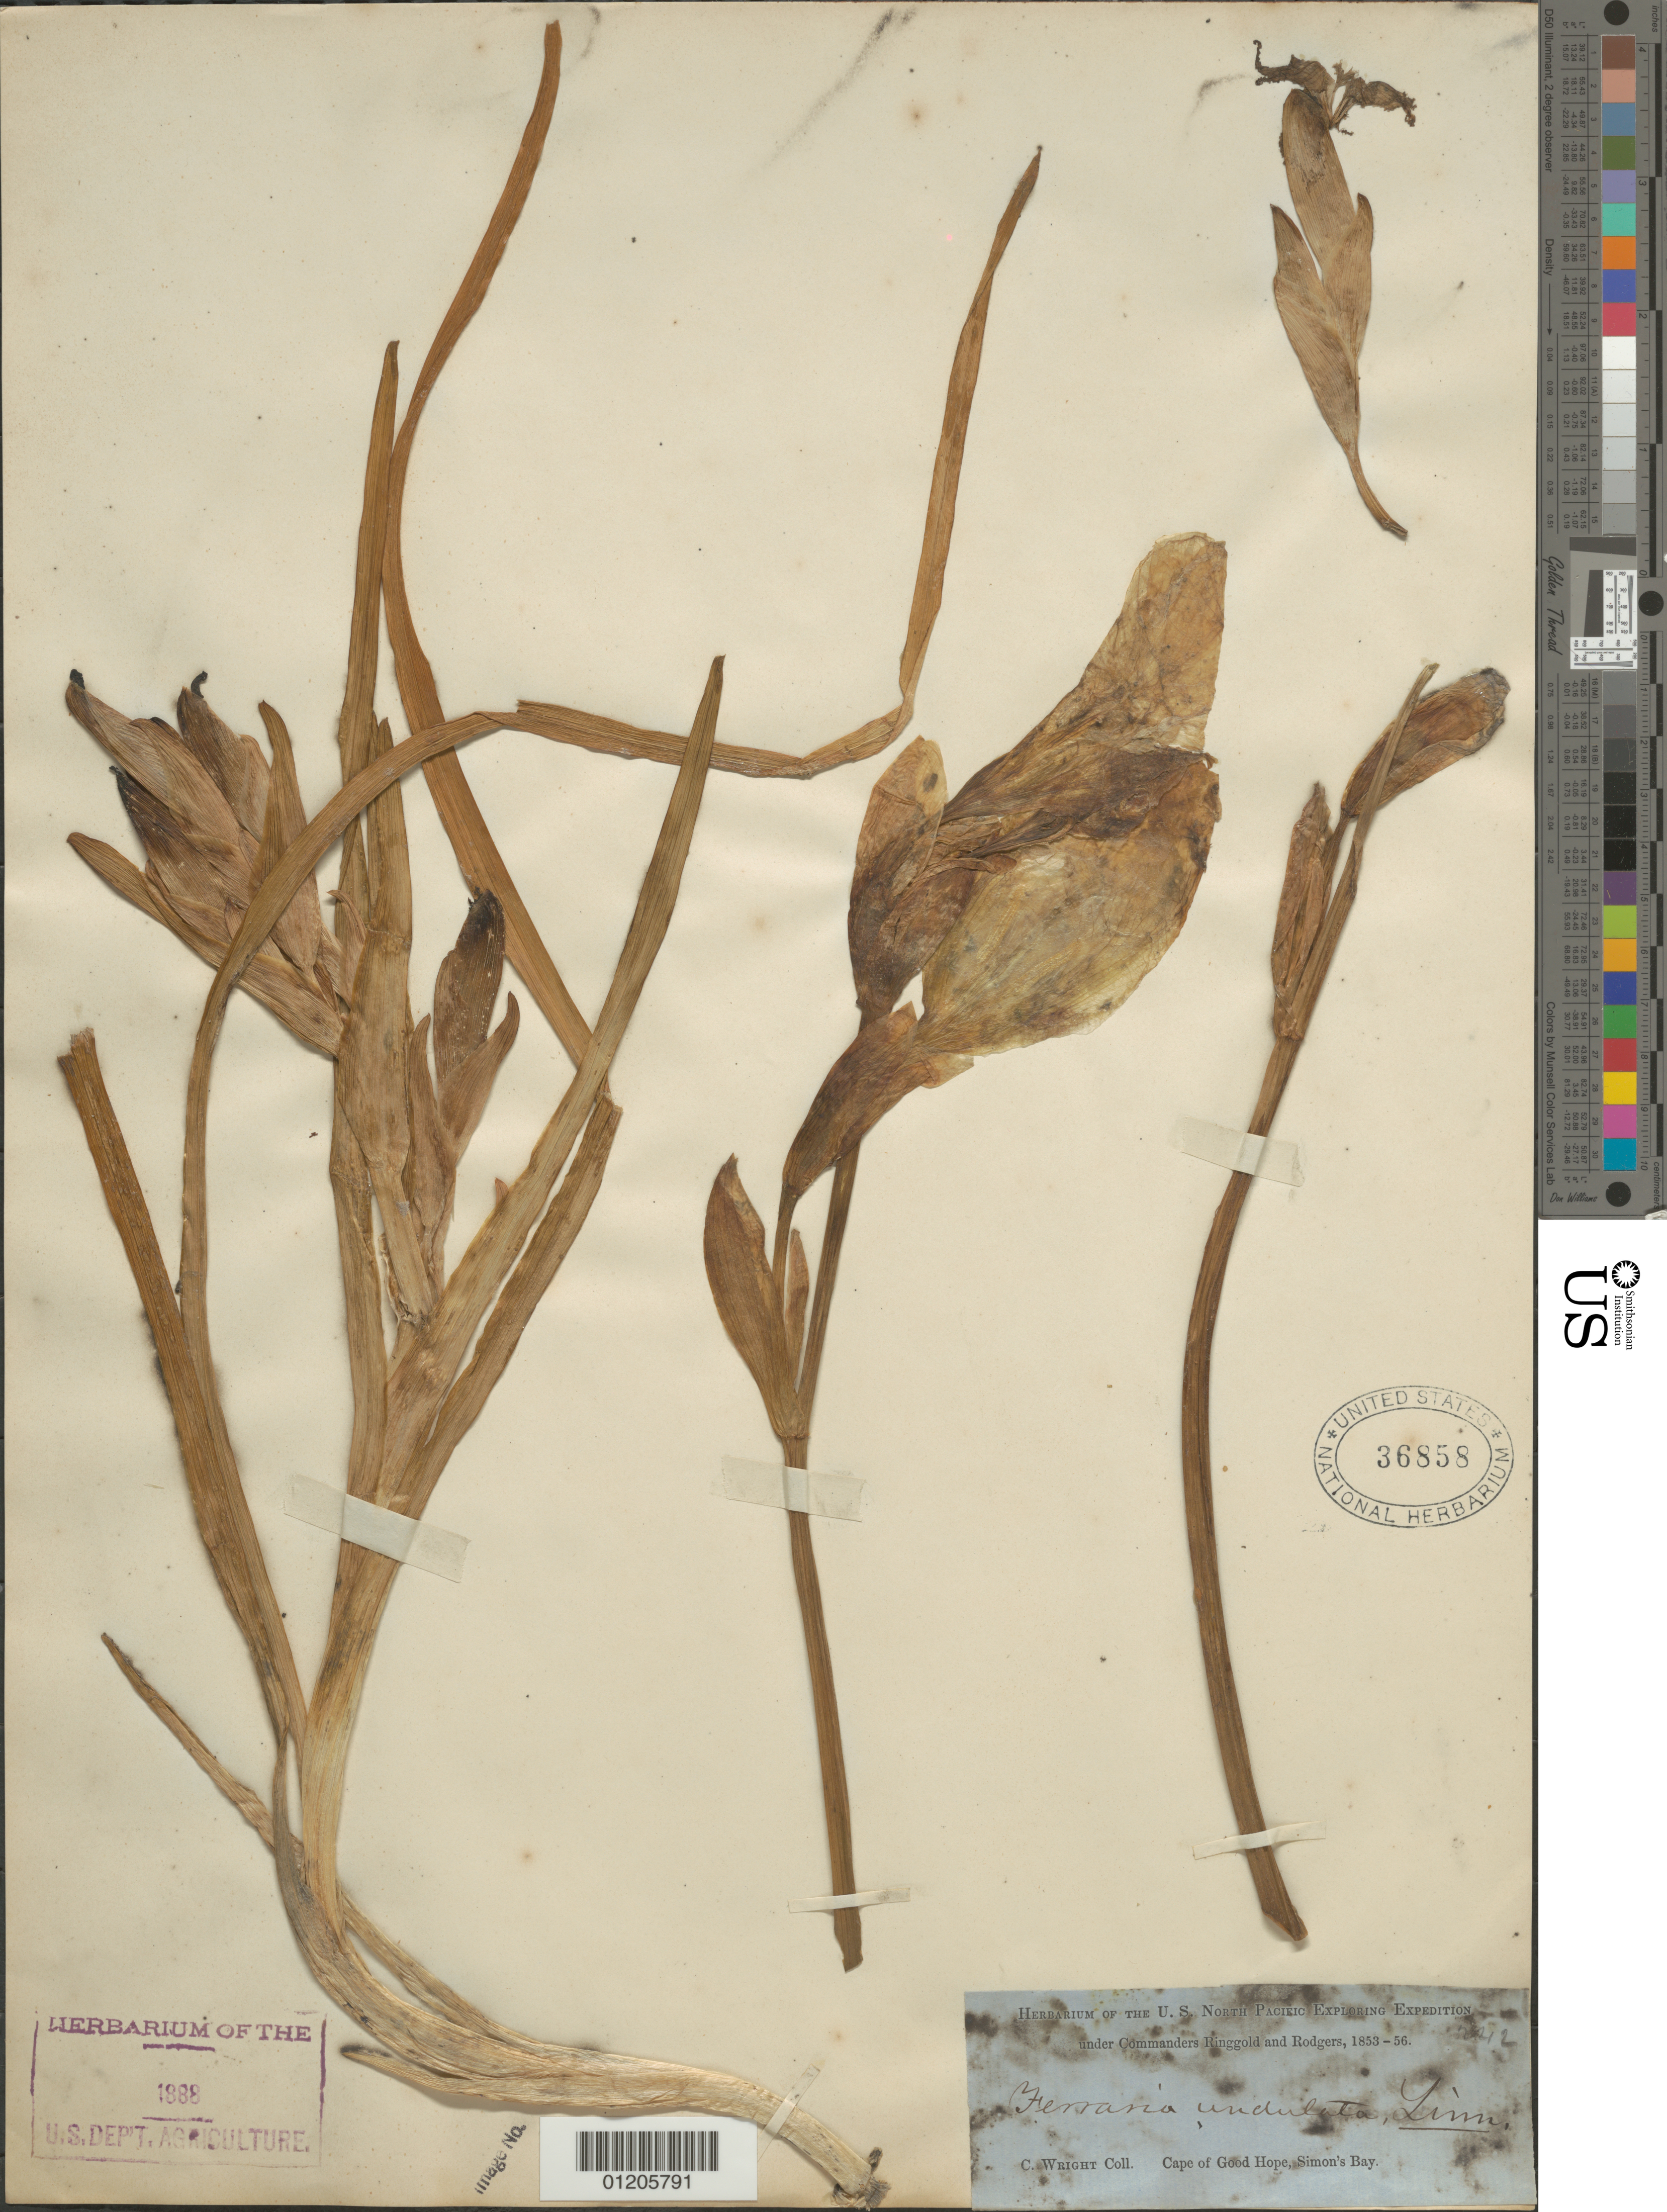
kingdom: Plantae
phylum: Tracheophyta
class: Liliopsida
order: Asparagales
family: Iridaceae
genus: Ferraria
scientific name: Ferraria undulata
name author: L.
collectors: C. Wright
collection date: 1853/1856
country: South Africa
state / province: Western Cape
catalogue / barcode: US 36858